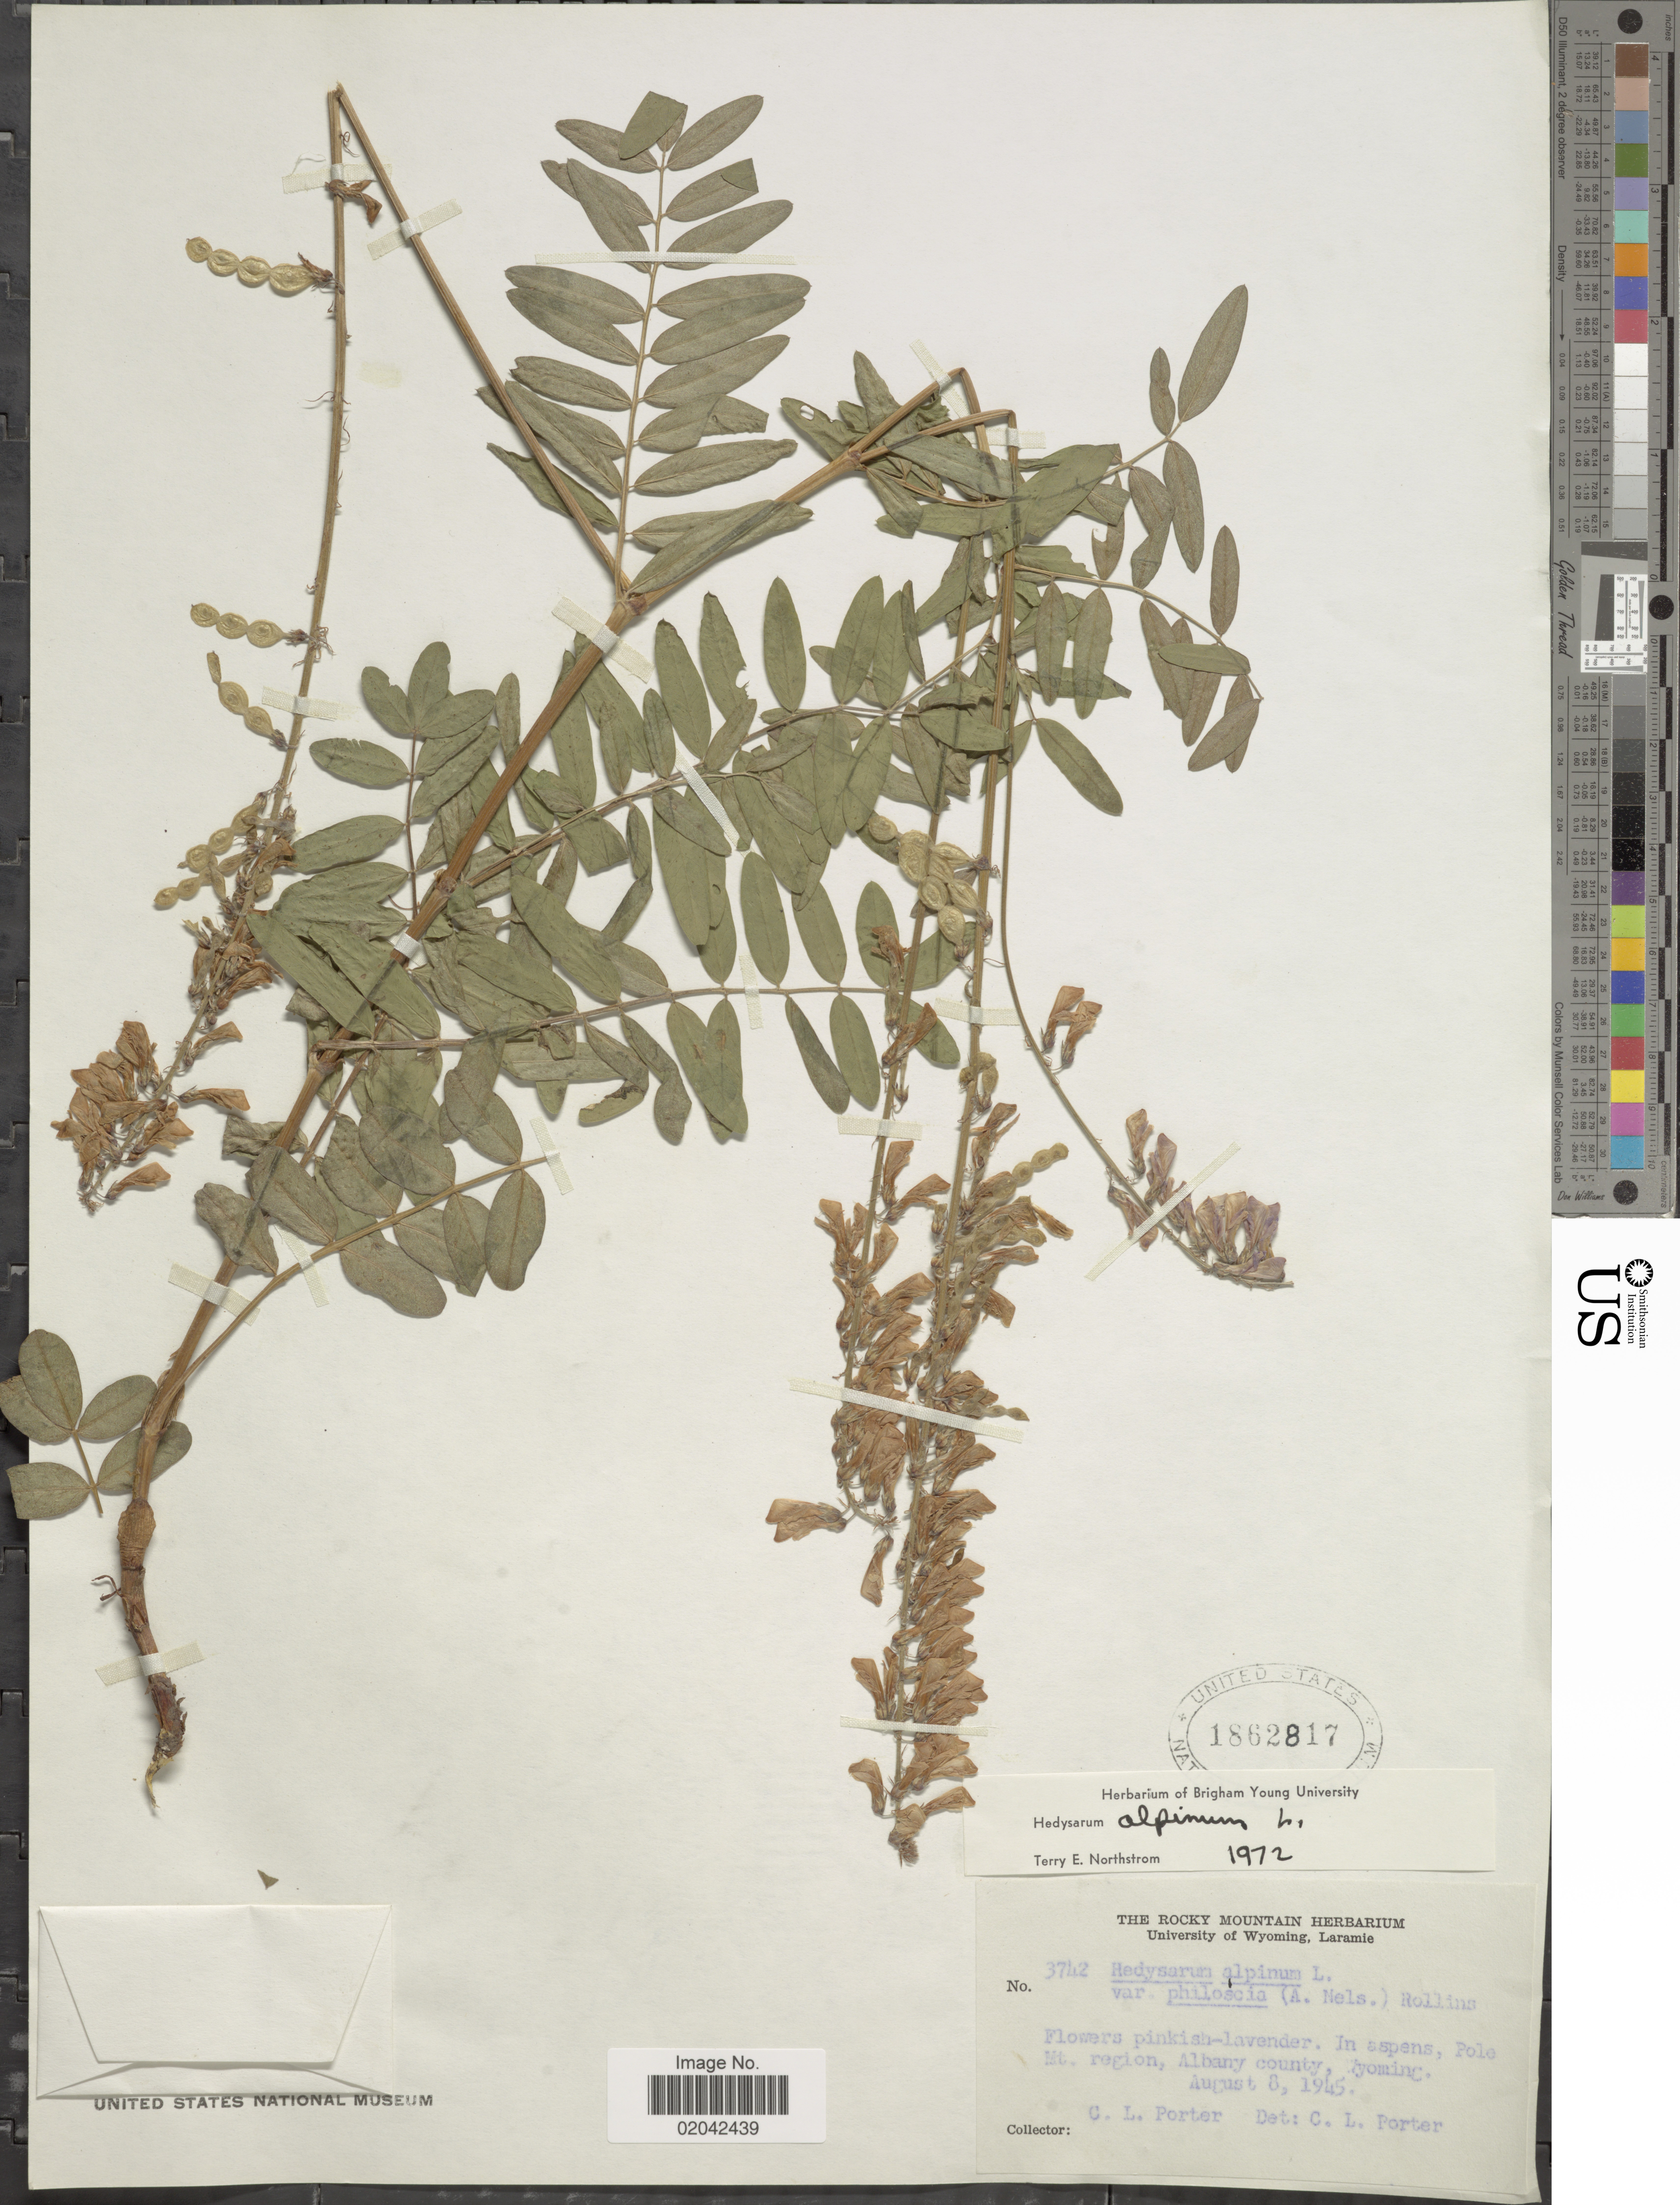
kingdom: Plantae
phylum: Tracheophyta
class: Magnoliopsida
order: Fabales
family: Fabaceae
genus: Hedysarum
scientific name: Hedysarum alpinum var. americanum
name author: Michx. ex Pursh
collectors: C. L. Porter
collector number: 3742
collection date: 1945-08-08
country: United States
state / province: Wyoming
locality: Pole Mt. region, Albany County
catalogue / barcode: US 1862817